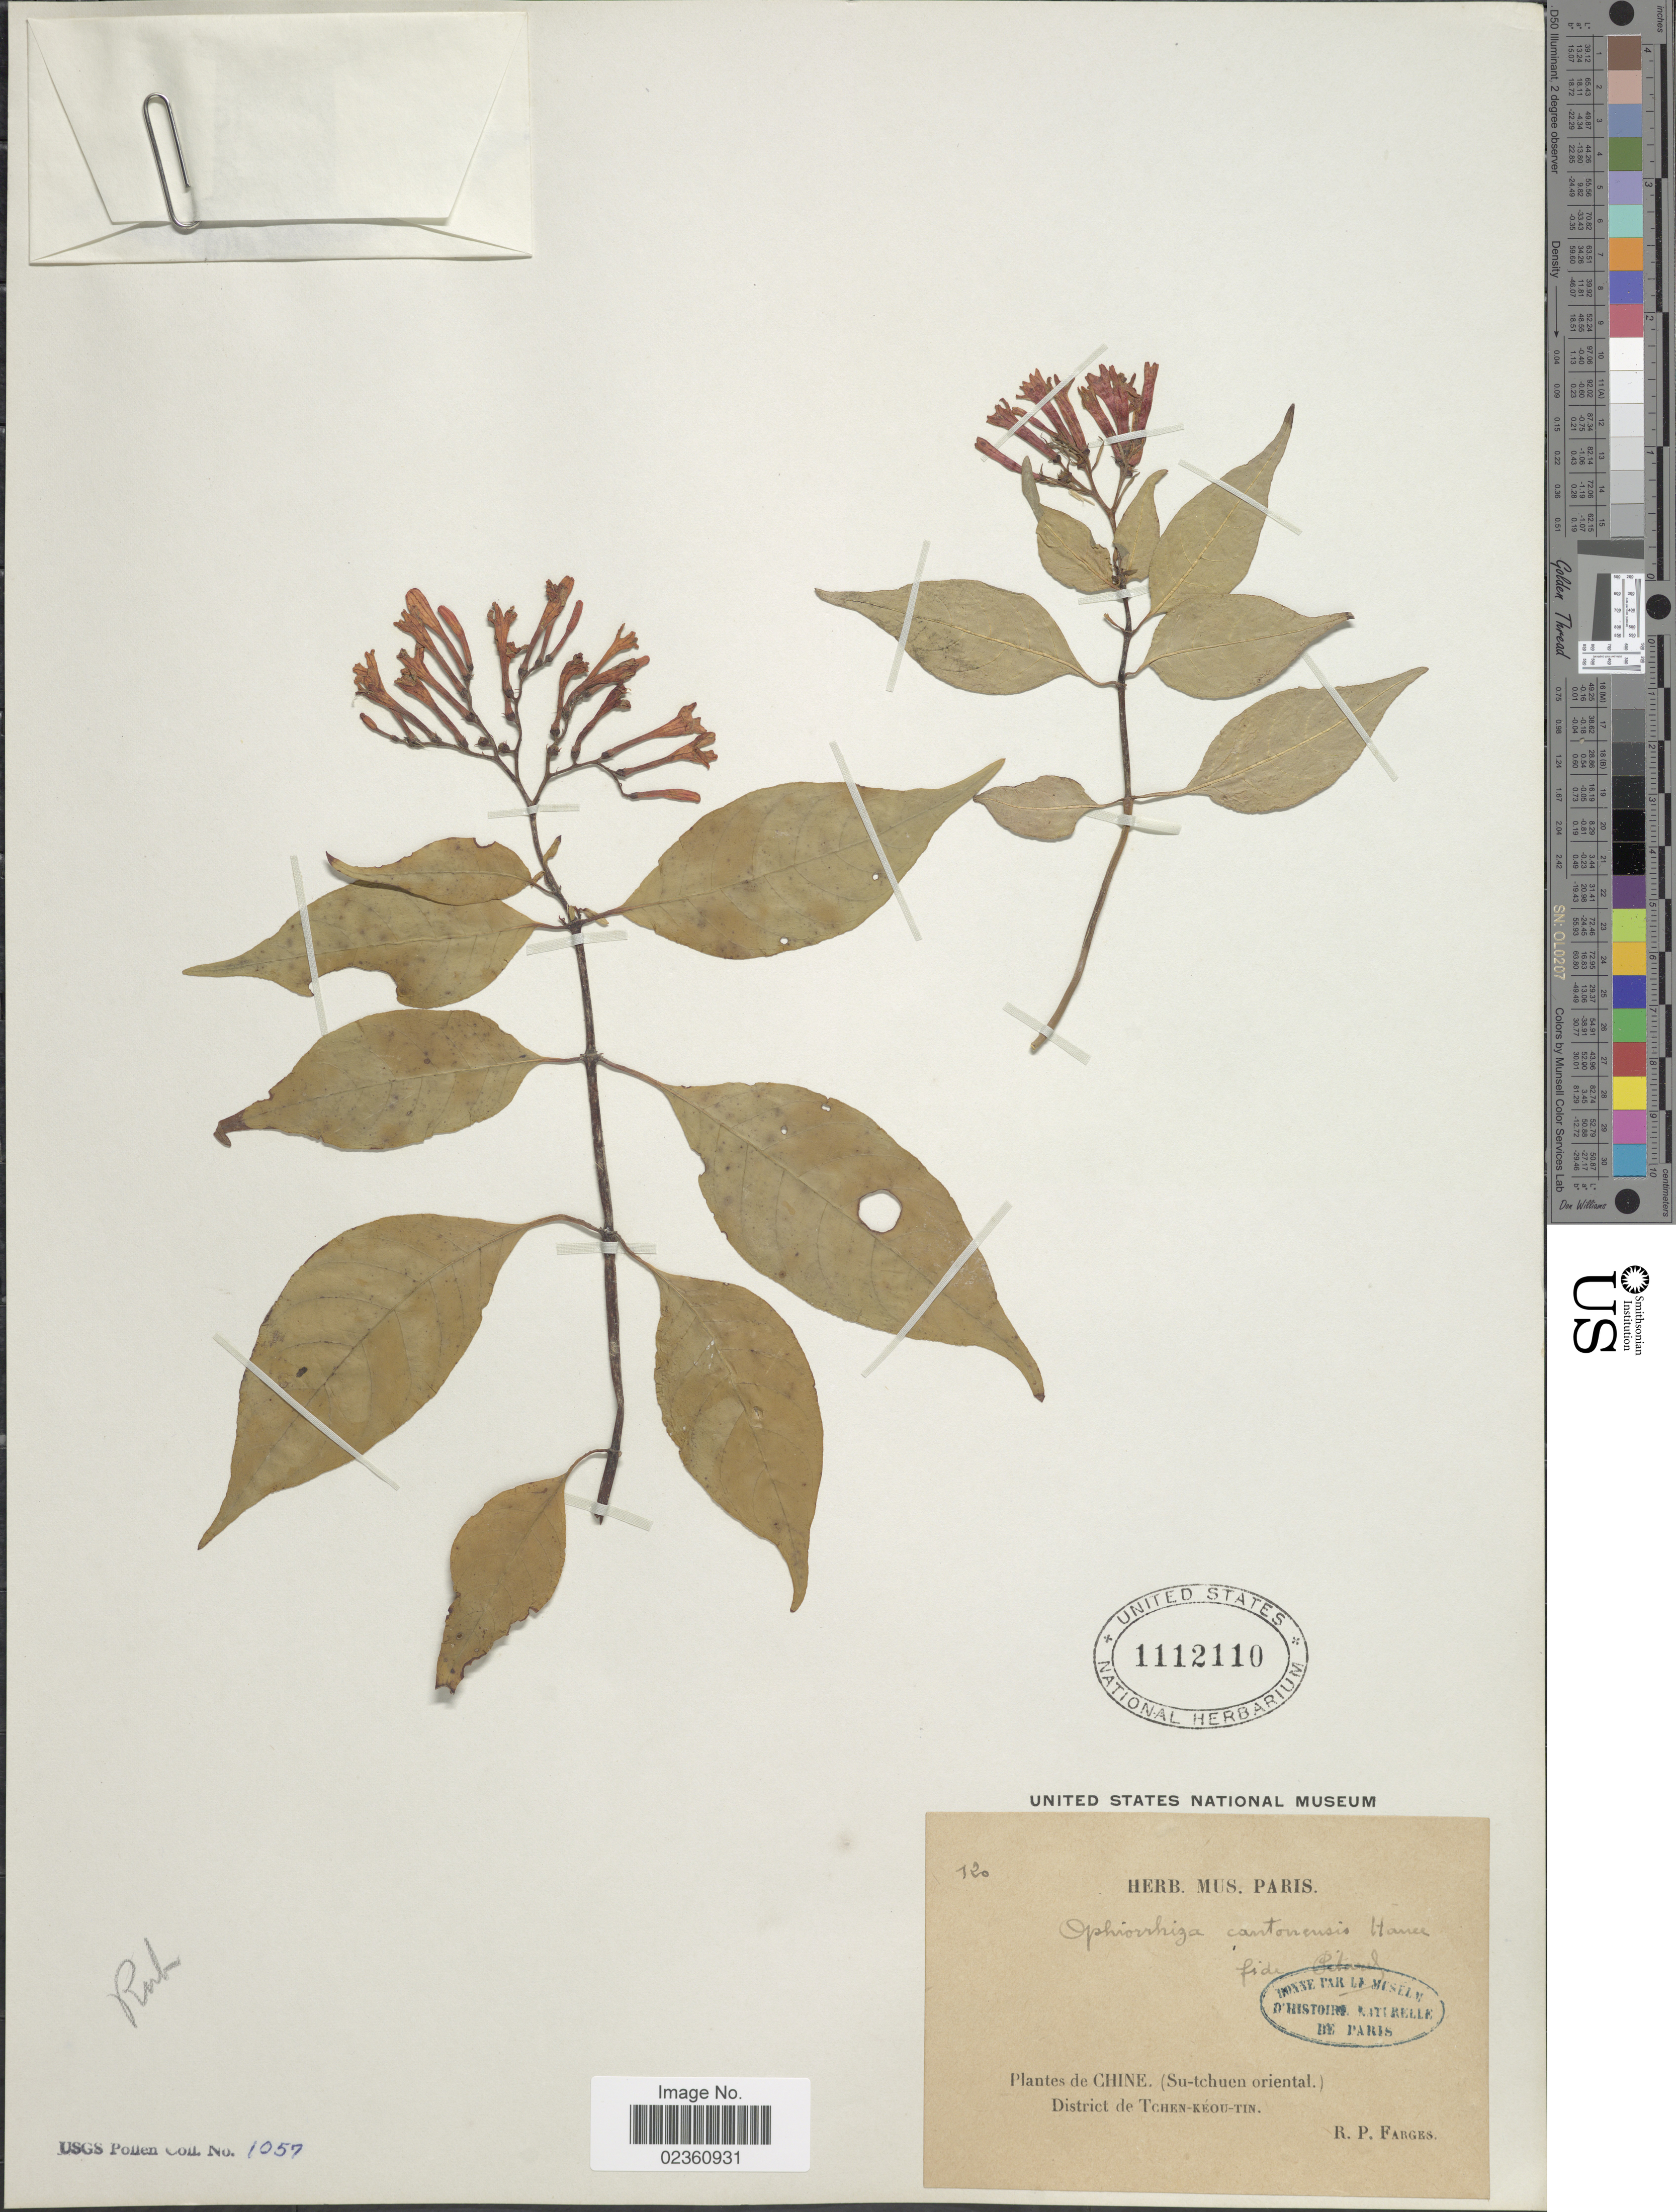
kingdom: Plantae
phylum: Tracheophyta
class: Magnoliopsida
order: Gentianales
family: Rubiaceae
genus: Ophiorrhiza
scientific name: Ophiorrhiza cantonensis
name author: Hance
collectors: R. Farges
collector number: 120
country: China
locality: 9Su-tchuen oriental) District de Tchen-Kéou-Tin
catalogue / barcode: US 1112110